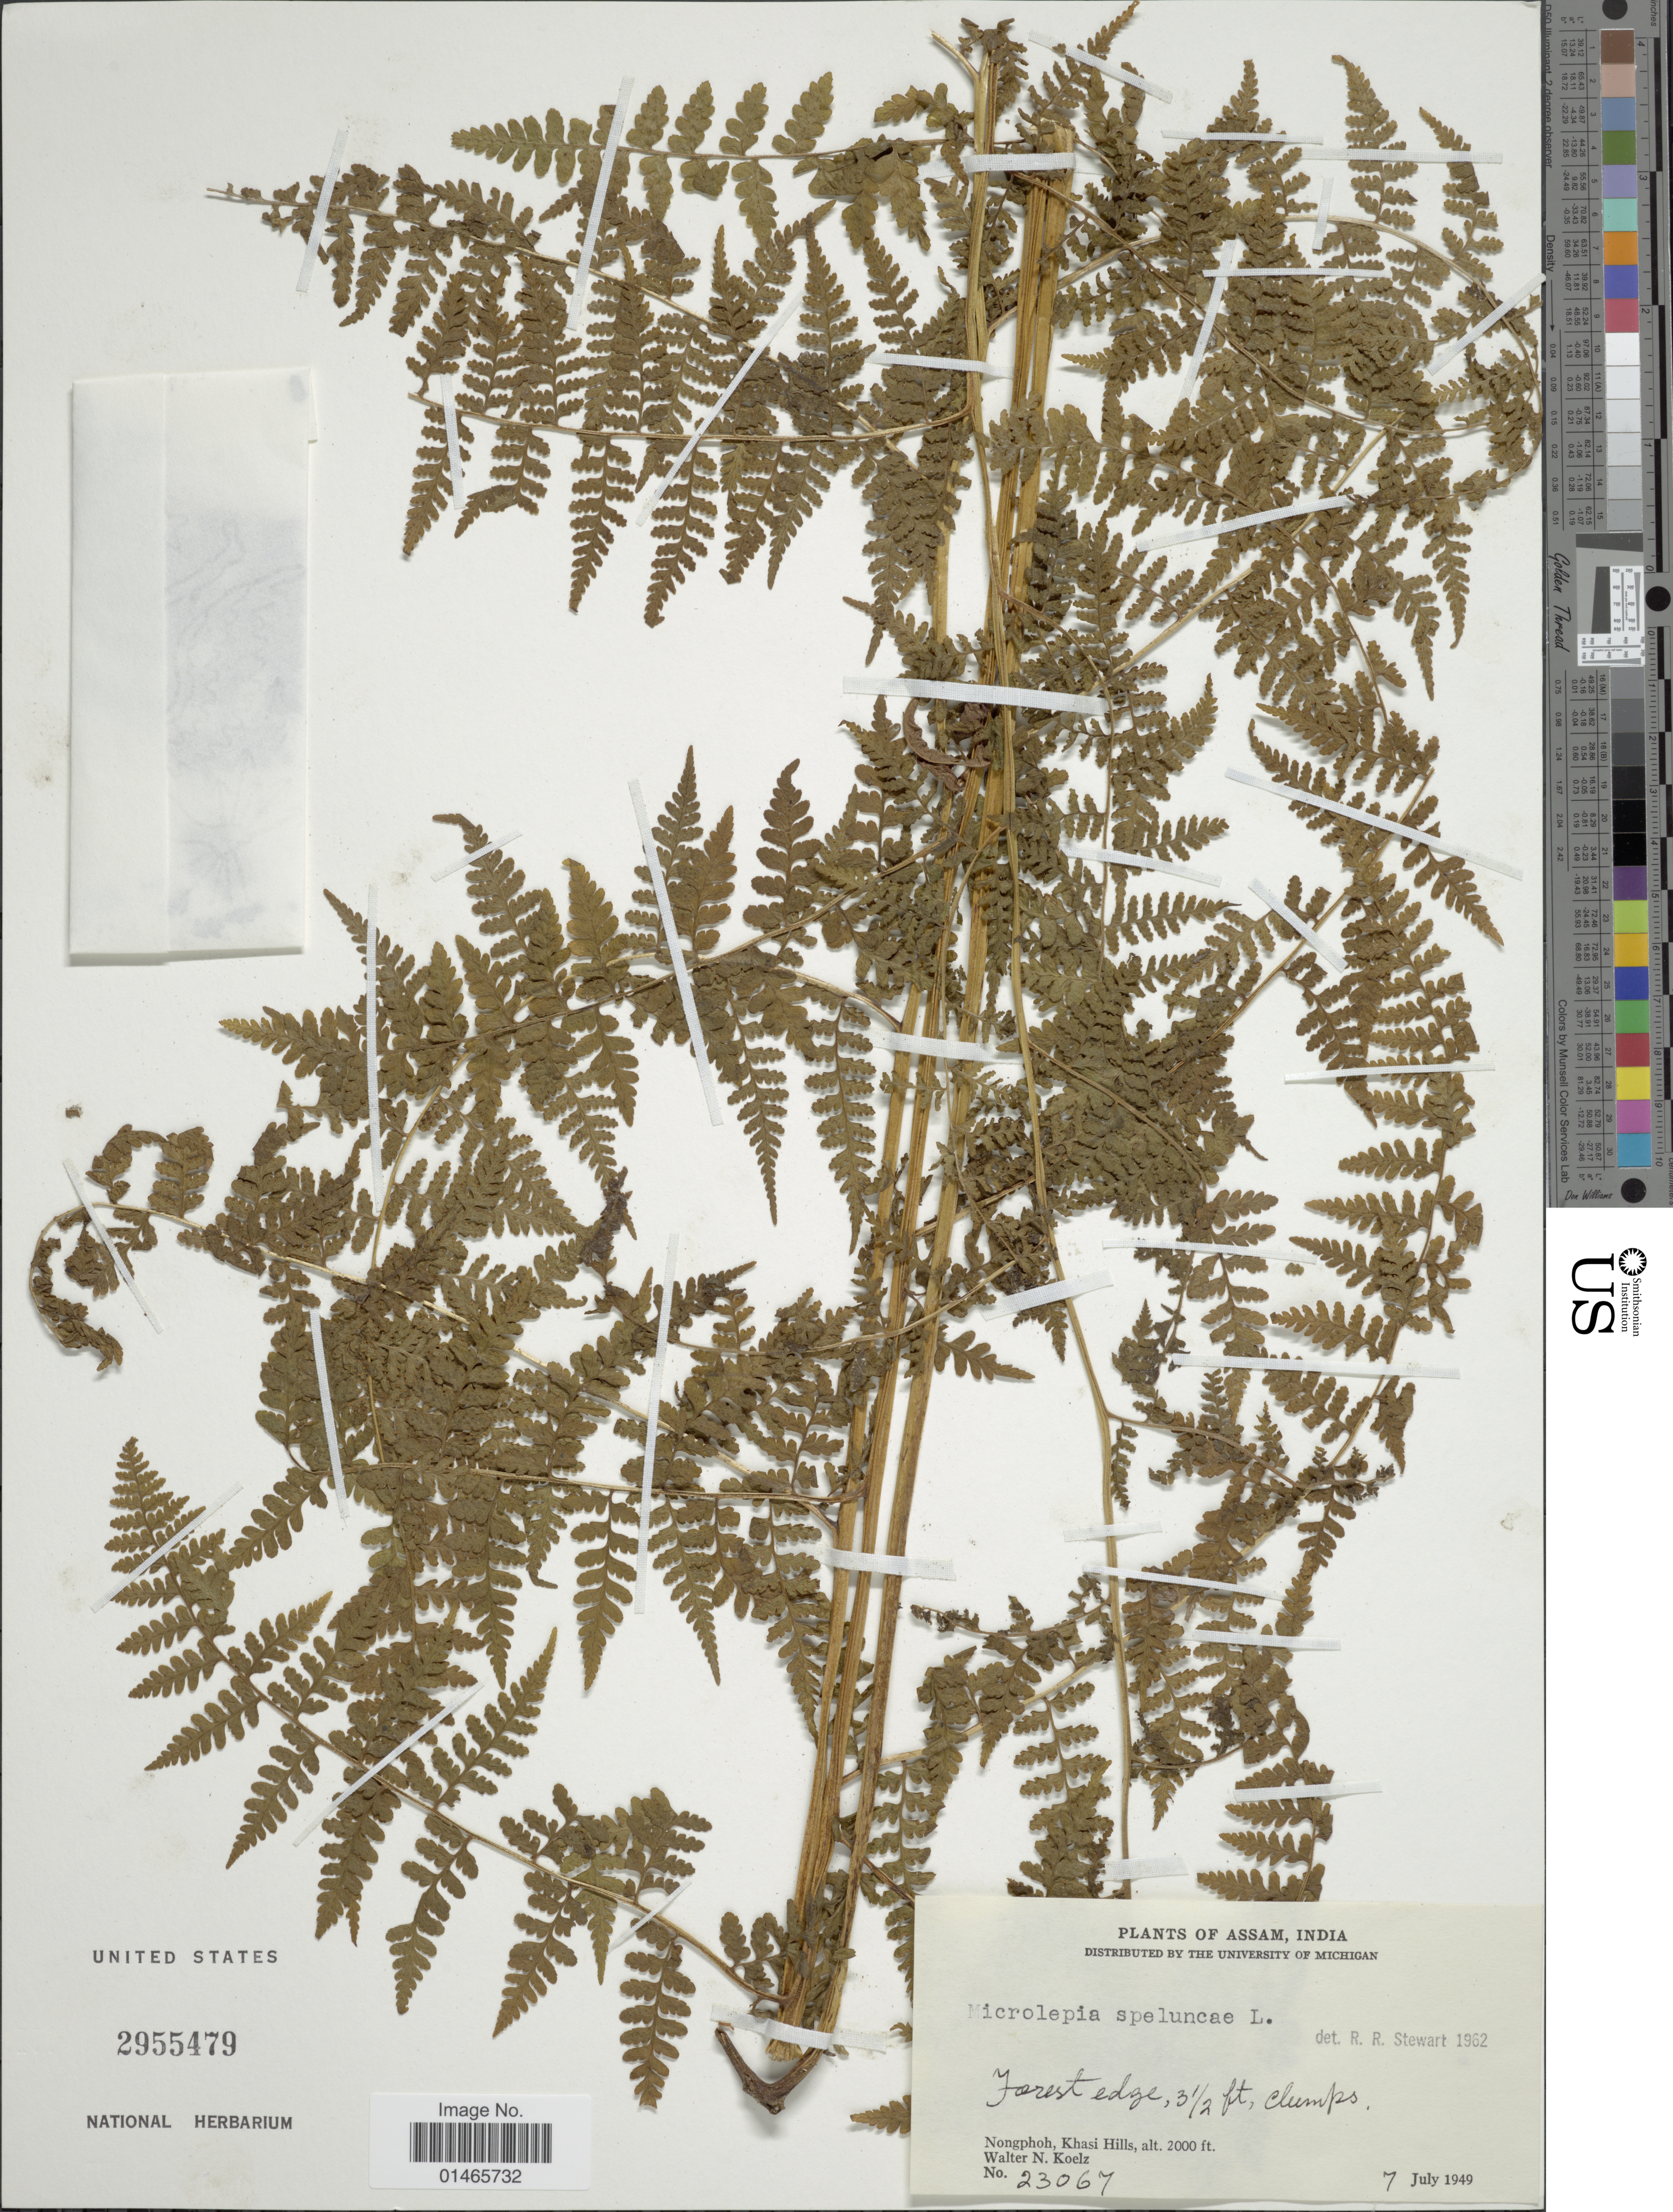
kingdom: Plantae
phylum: Tracheophyta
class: Polypodiopsida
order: Polypodiales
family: Dennstaedtiaceae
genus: Microlepia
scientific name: Microlepia speluncae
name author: (L.) T. Moore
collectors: W. N. Koelz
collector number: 23067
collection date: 1949-07-07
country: India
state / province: Meghalaya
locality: Nongphoh, Khasi Hills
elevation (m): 610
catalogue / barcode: US 2955479